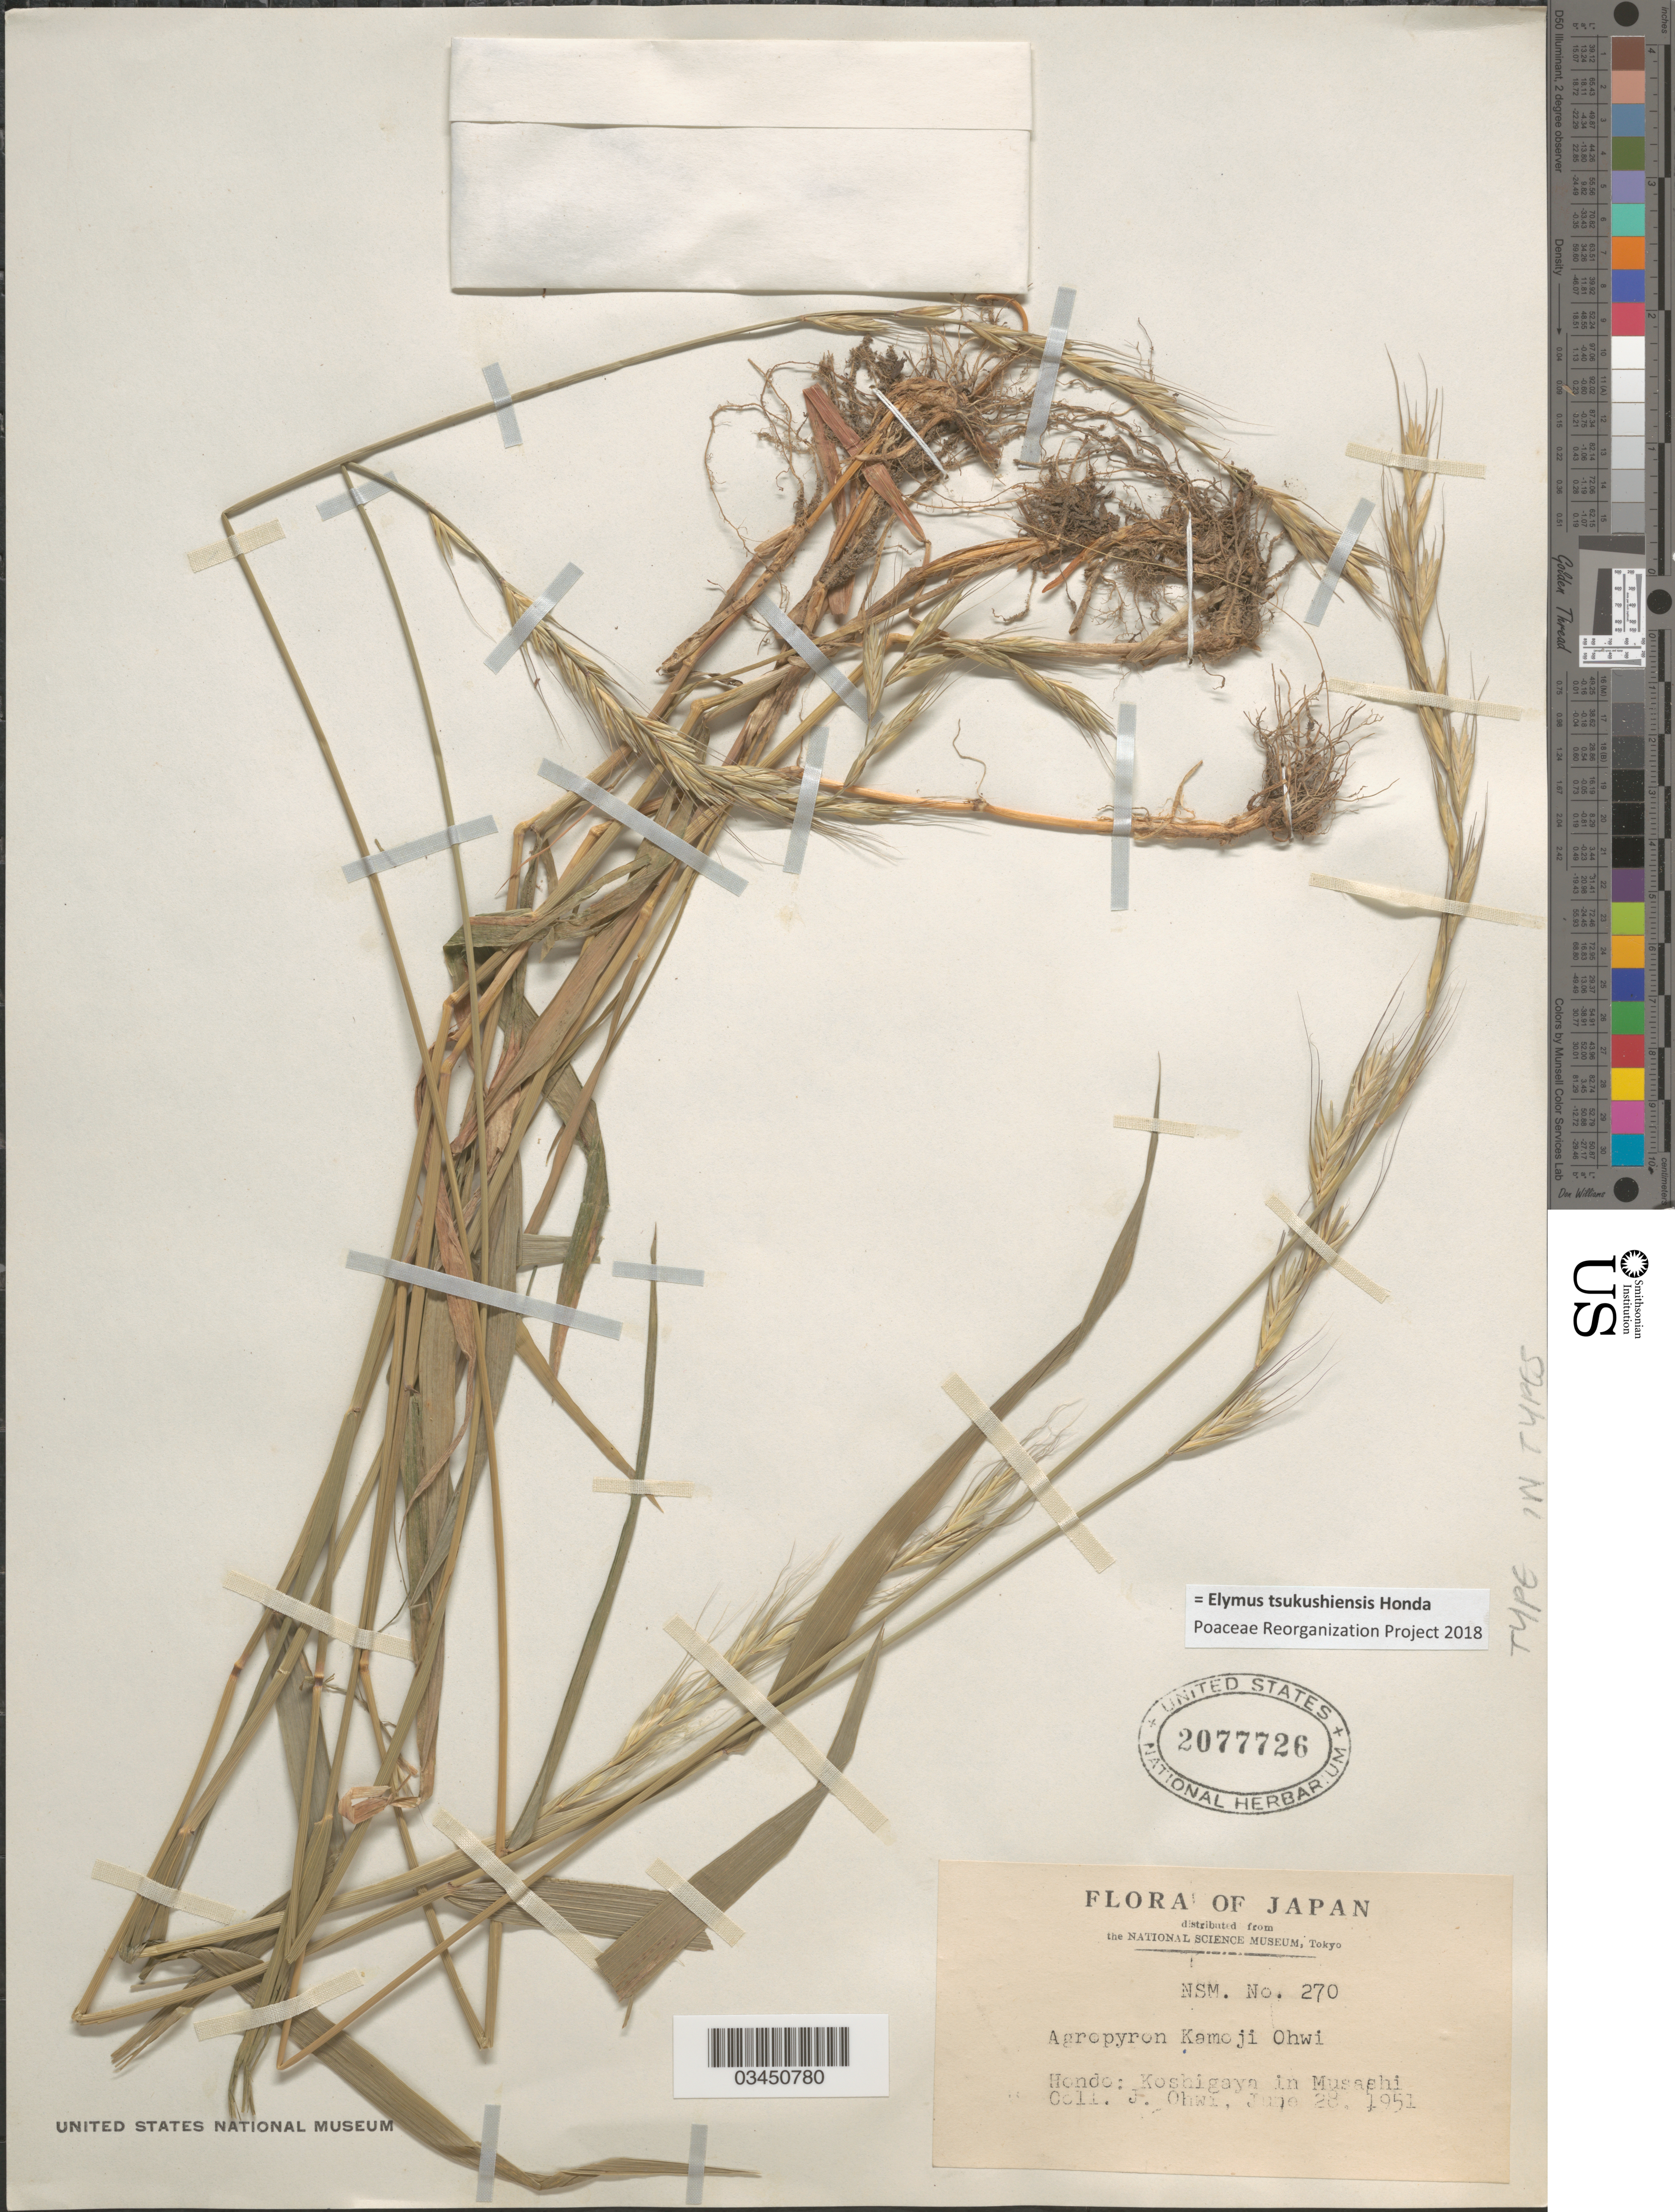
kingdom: Plantae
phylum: Tracheophyta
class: Liliopsida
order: Poales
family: Poaceae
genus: Elymus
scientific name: Elymus tsukushiensis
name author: Honda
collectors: J. Ohwi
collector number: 270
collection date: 1951-06-28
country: Japan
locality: Hondo: Koshigaya in Musashi.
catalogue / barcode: US 2077726